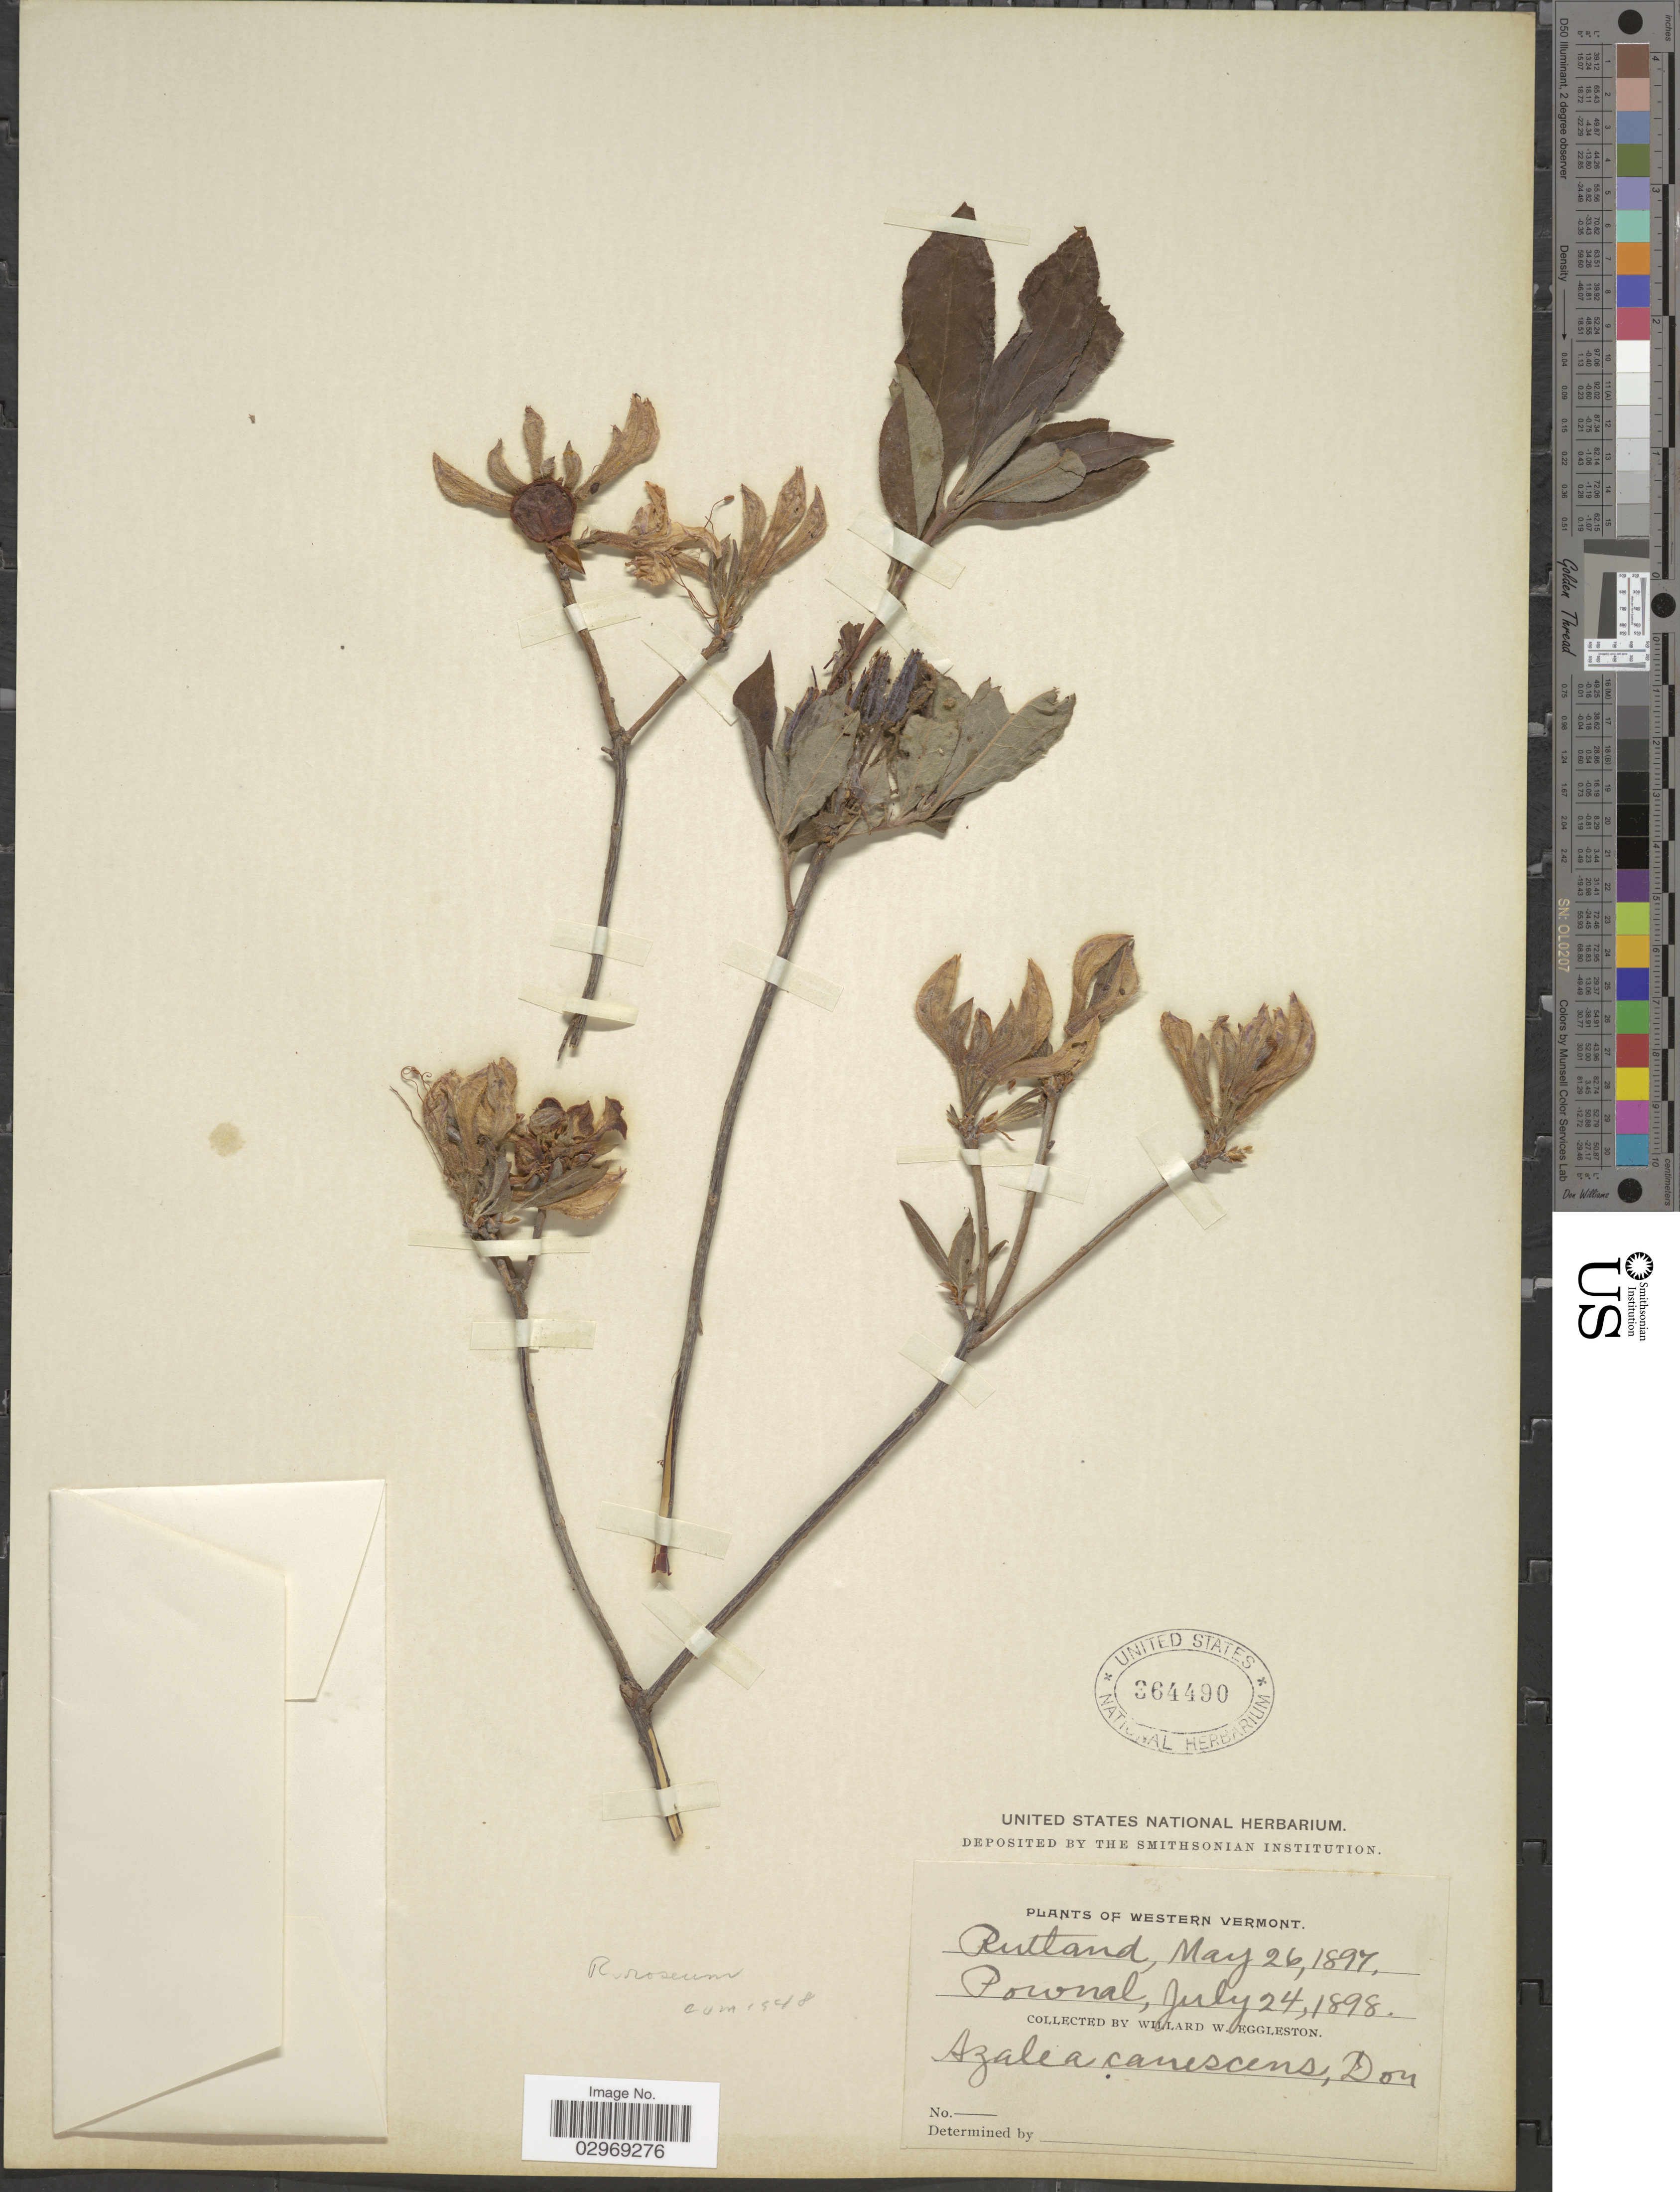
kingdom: Plantae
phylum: Tracheophyta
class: Magnoliopsida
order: Ericales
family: Ericaceae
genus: Rhododendron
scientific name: Rhododendron roseum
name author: (Loisel.) Rehder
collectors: W. W. Eggleston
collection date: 1897-05-26/1898-07-24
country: United States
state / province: Vermont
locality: Western Vermont. Rutland. Pownal.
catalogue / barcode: US 364490